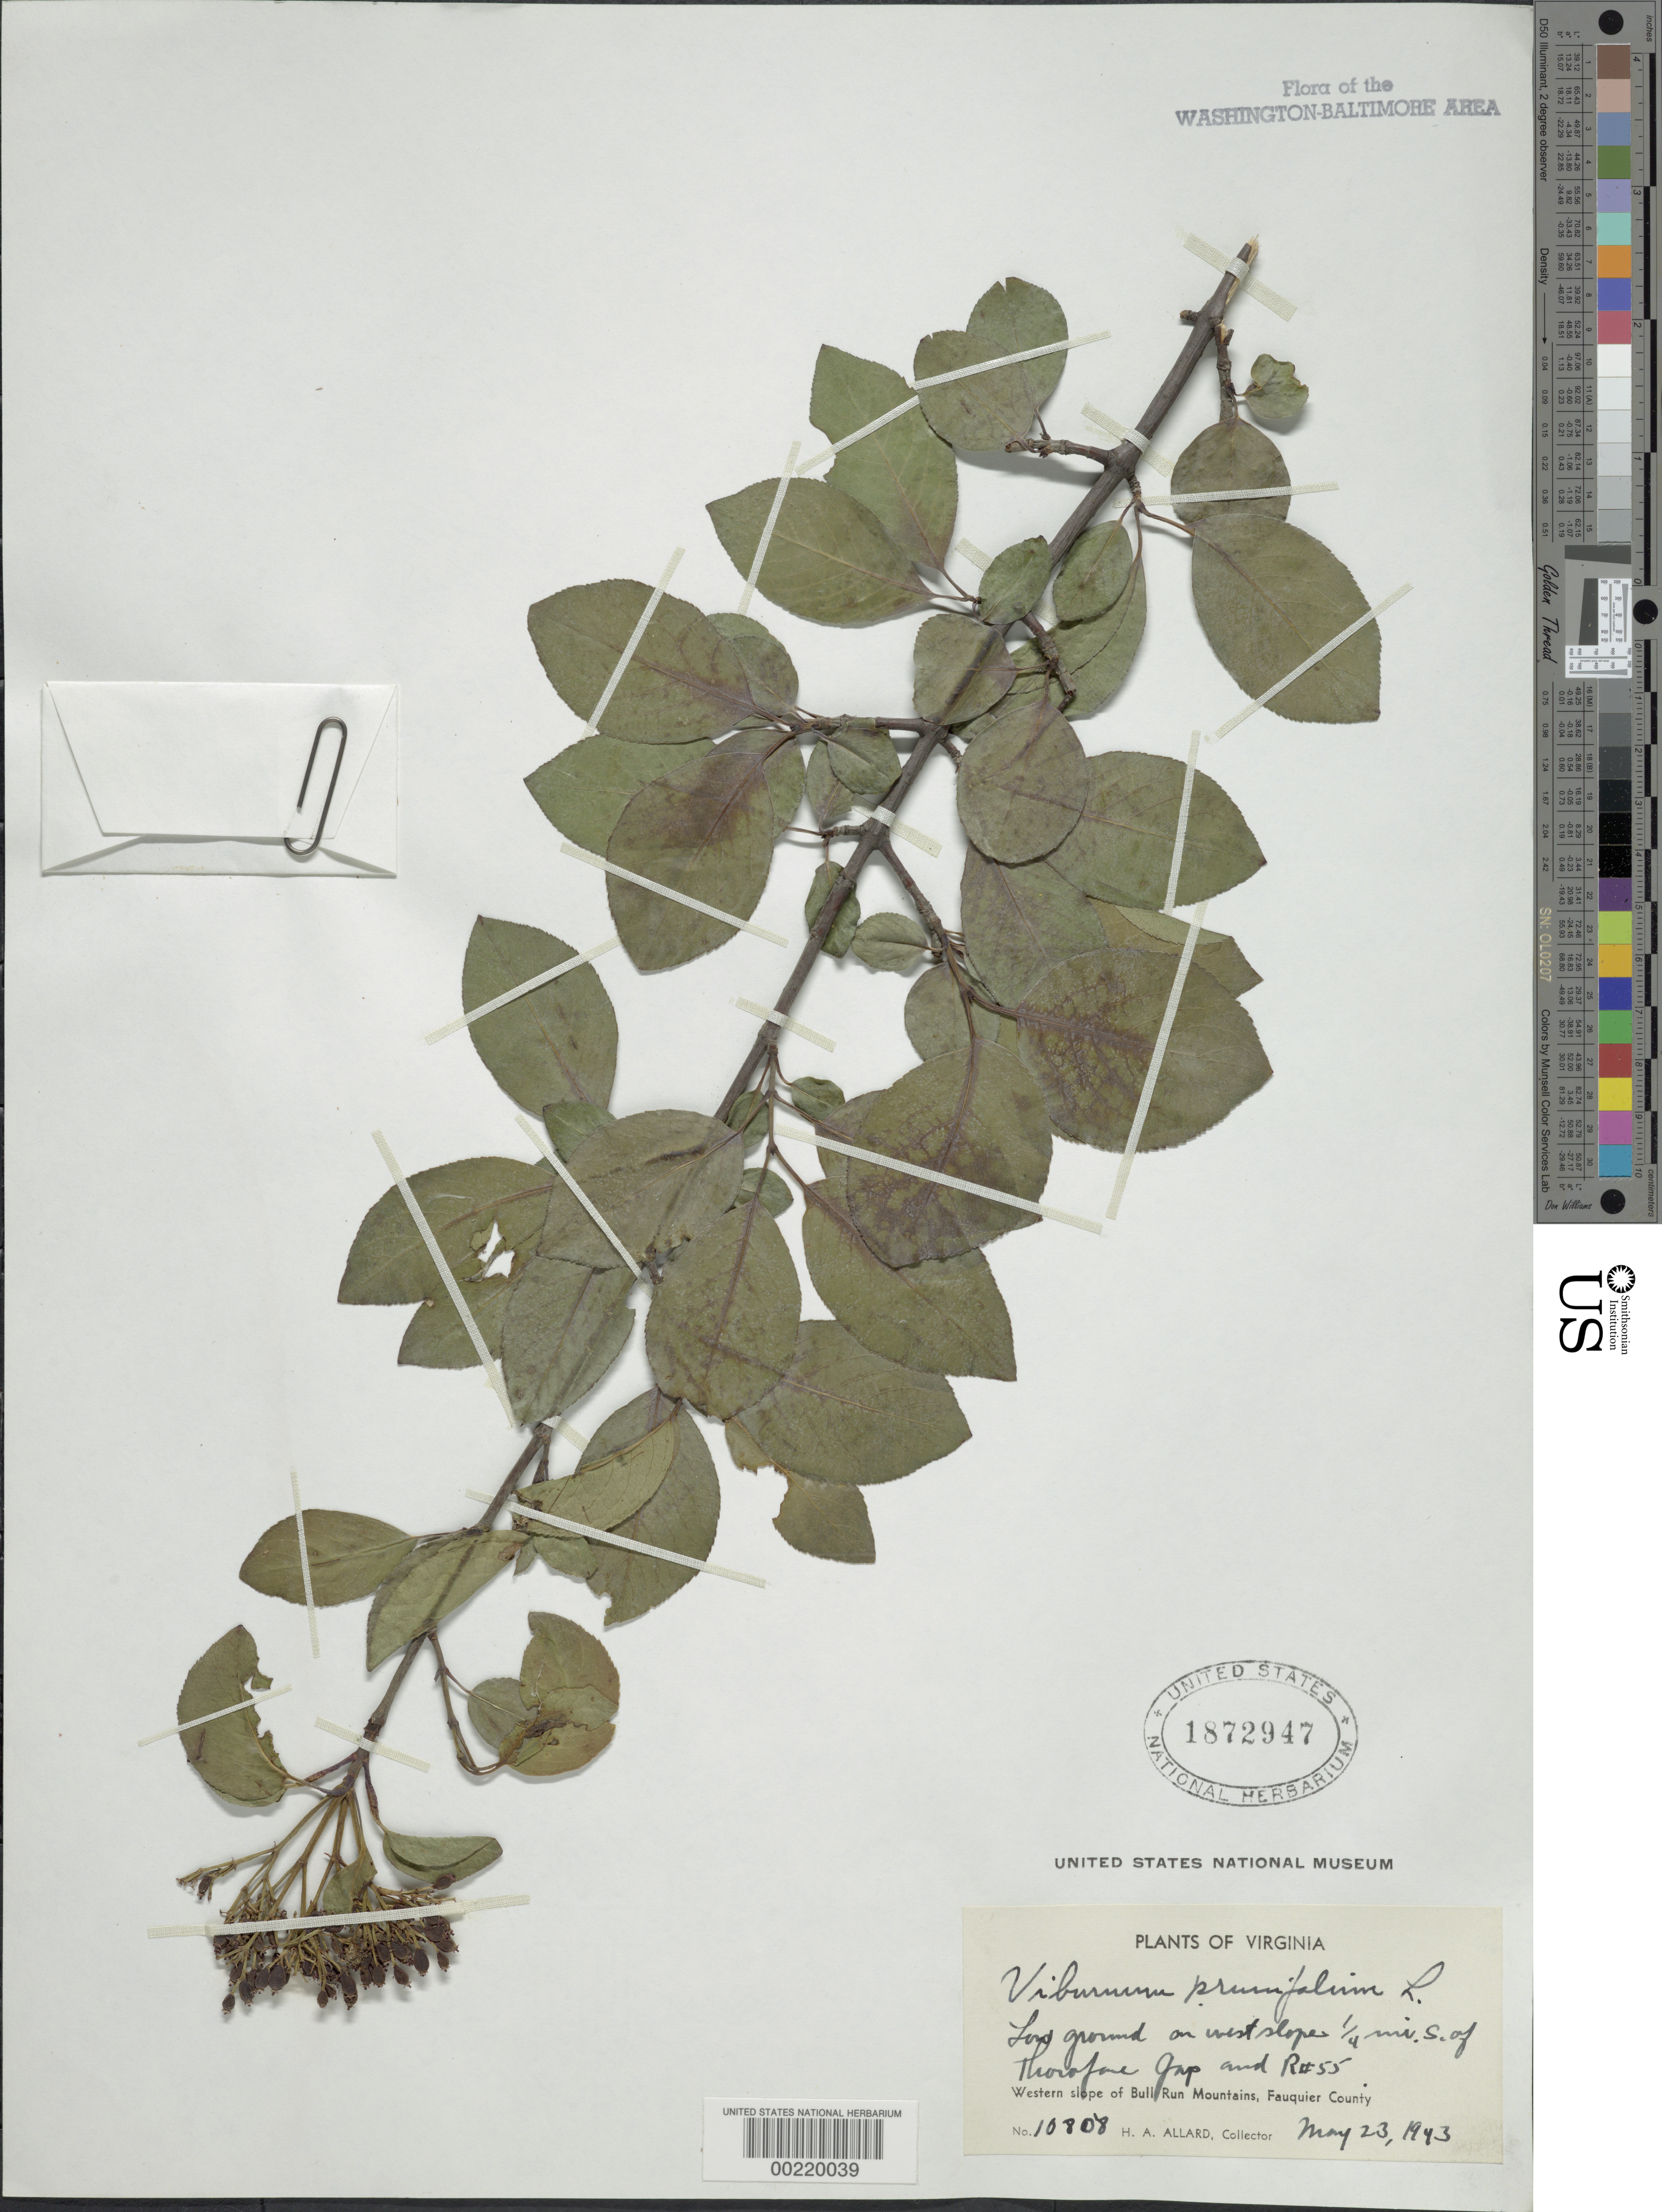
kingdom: Plantae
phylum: Tracheophyta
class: Magnoliopsida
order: Dipsacales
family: Viburnaceae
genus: Viburnum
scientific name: Viburnum prunifolium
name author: L.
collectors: H. A. Allard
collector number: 10808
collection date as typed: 23 May 1943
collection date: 1943-05-23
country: United States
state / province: Virginia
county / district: Fauquier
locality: South of Thorofare Gap and Rt.55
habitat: Low ground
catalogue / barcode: US 1872947